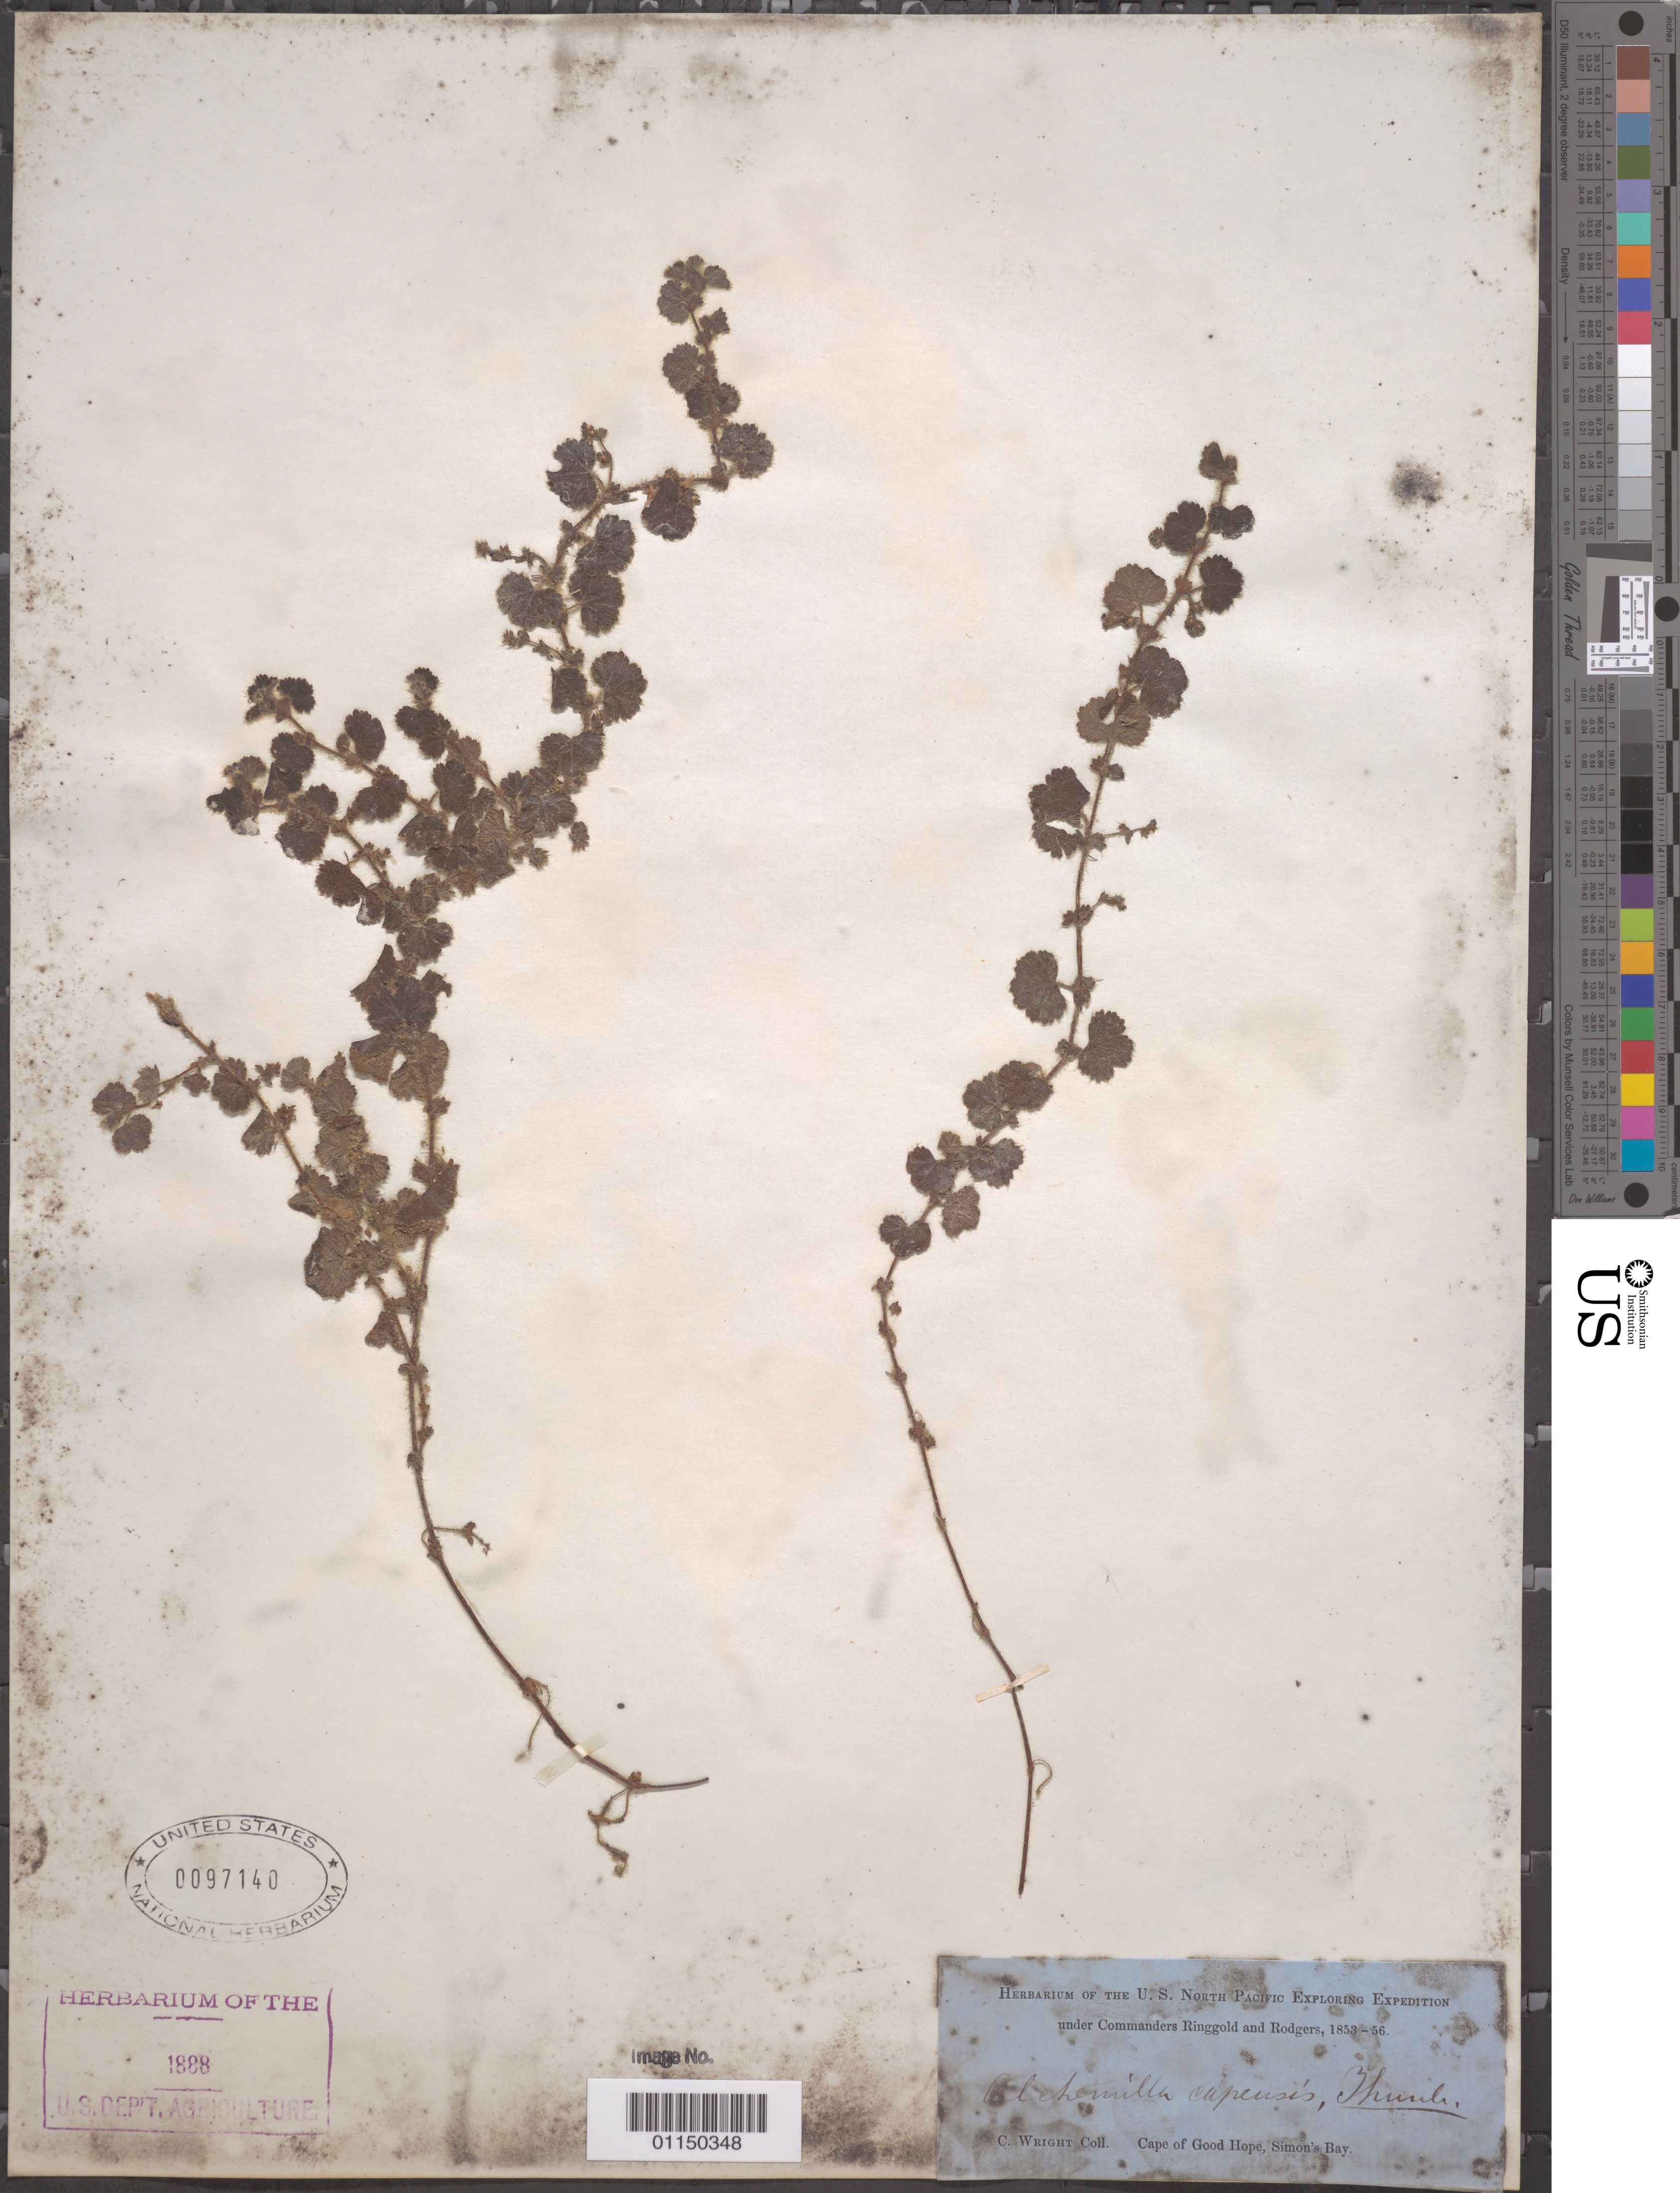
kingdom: Plantae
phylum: Tracheophyta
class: Magnoliopsida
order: Rosales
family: Rosaceae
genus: Alchemilla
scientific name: Alchemilla capensis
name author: Thunb.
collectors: C. Wright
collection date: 1853/1856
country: South Africa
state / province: Western Cape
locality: Cape of Good Hope, Simon's Bay.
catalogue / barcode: US 97140